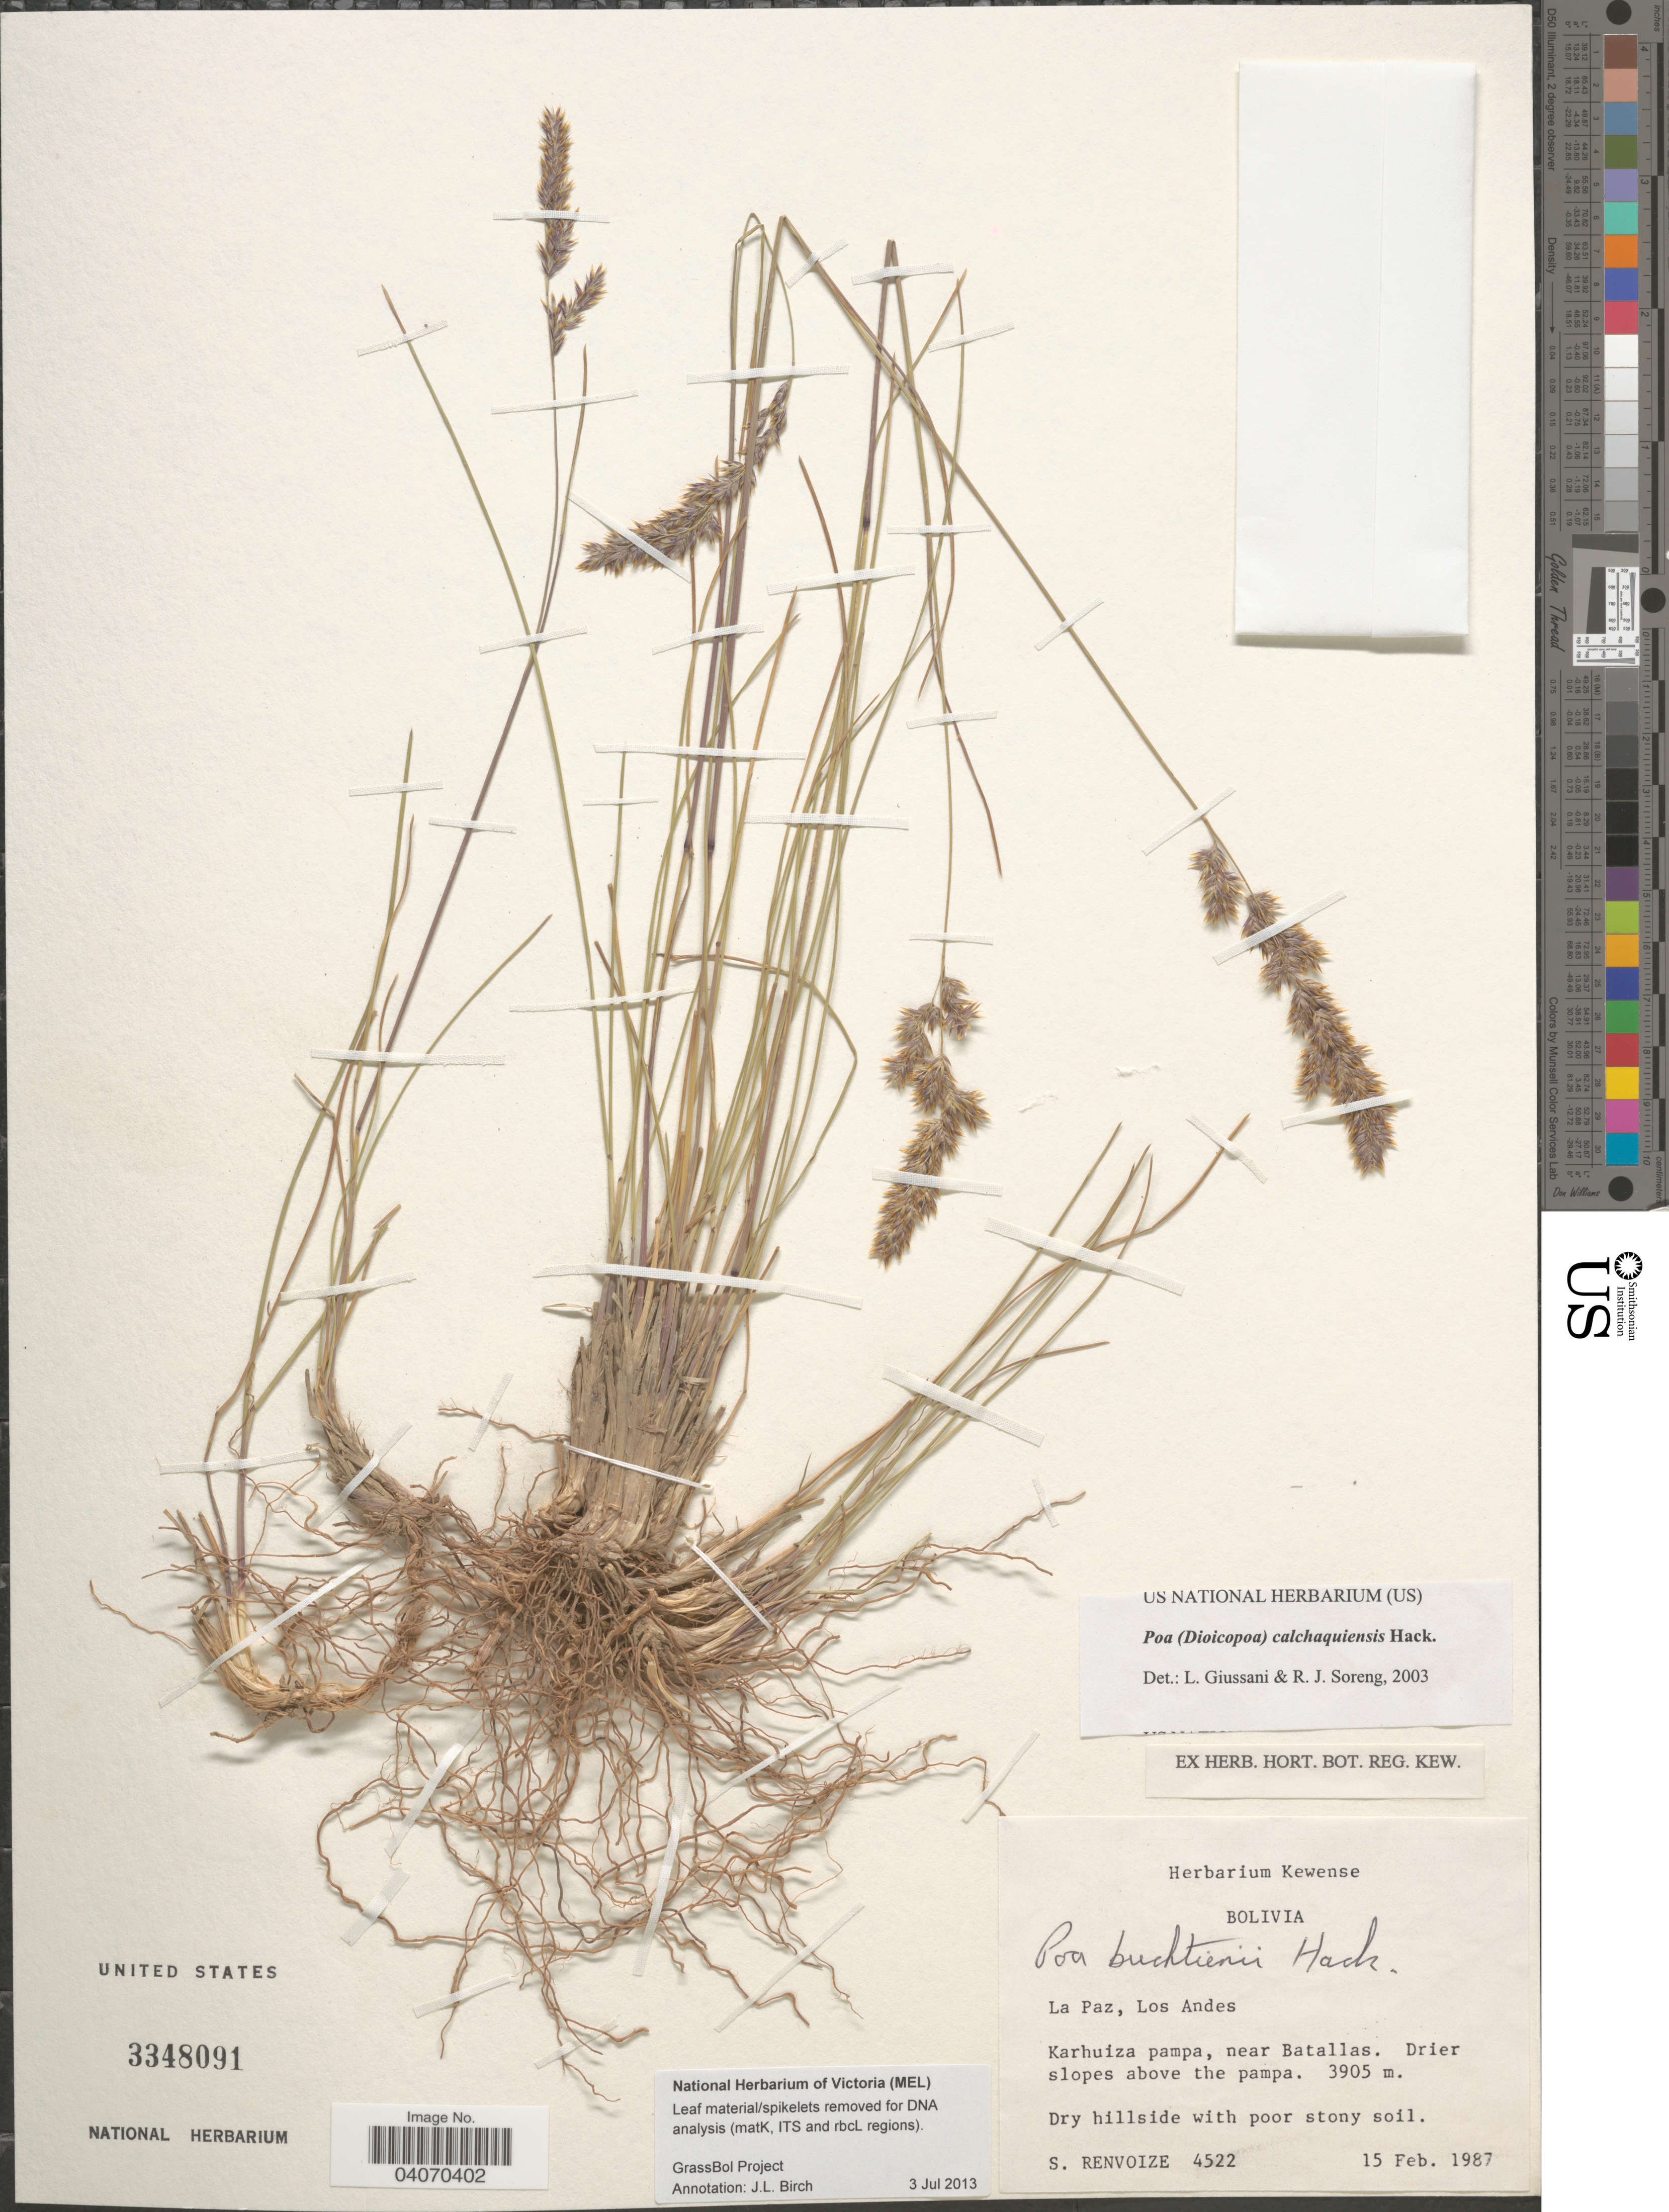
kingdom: Plantae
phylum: Tracheophyta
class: Liliopsida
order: Poales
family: Poaceae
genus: Poa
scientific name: Poa calchaquiensis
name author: Hack.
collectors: S. A. Renvoize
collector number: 4522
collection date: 1987-02-15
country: Bolivia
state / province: La Paz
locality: Los Andes. Karhuiza pampa, near Batallas. Drier slopes above the pampa. Dry hillside.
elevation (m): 3905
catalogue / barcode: US 3348091